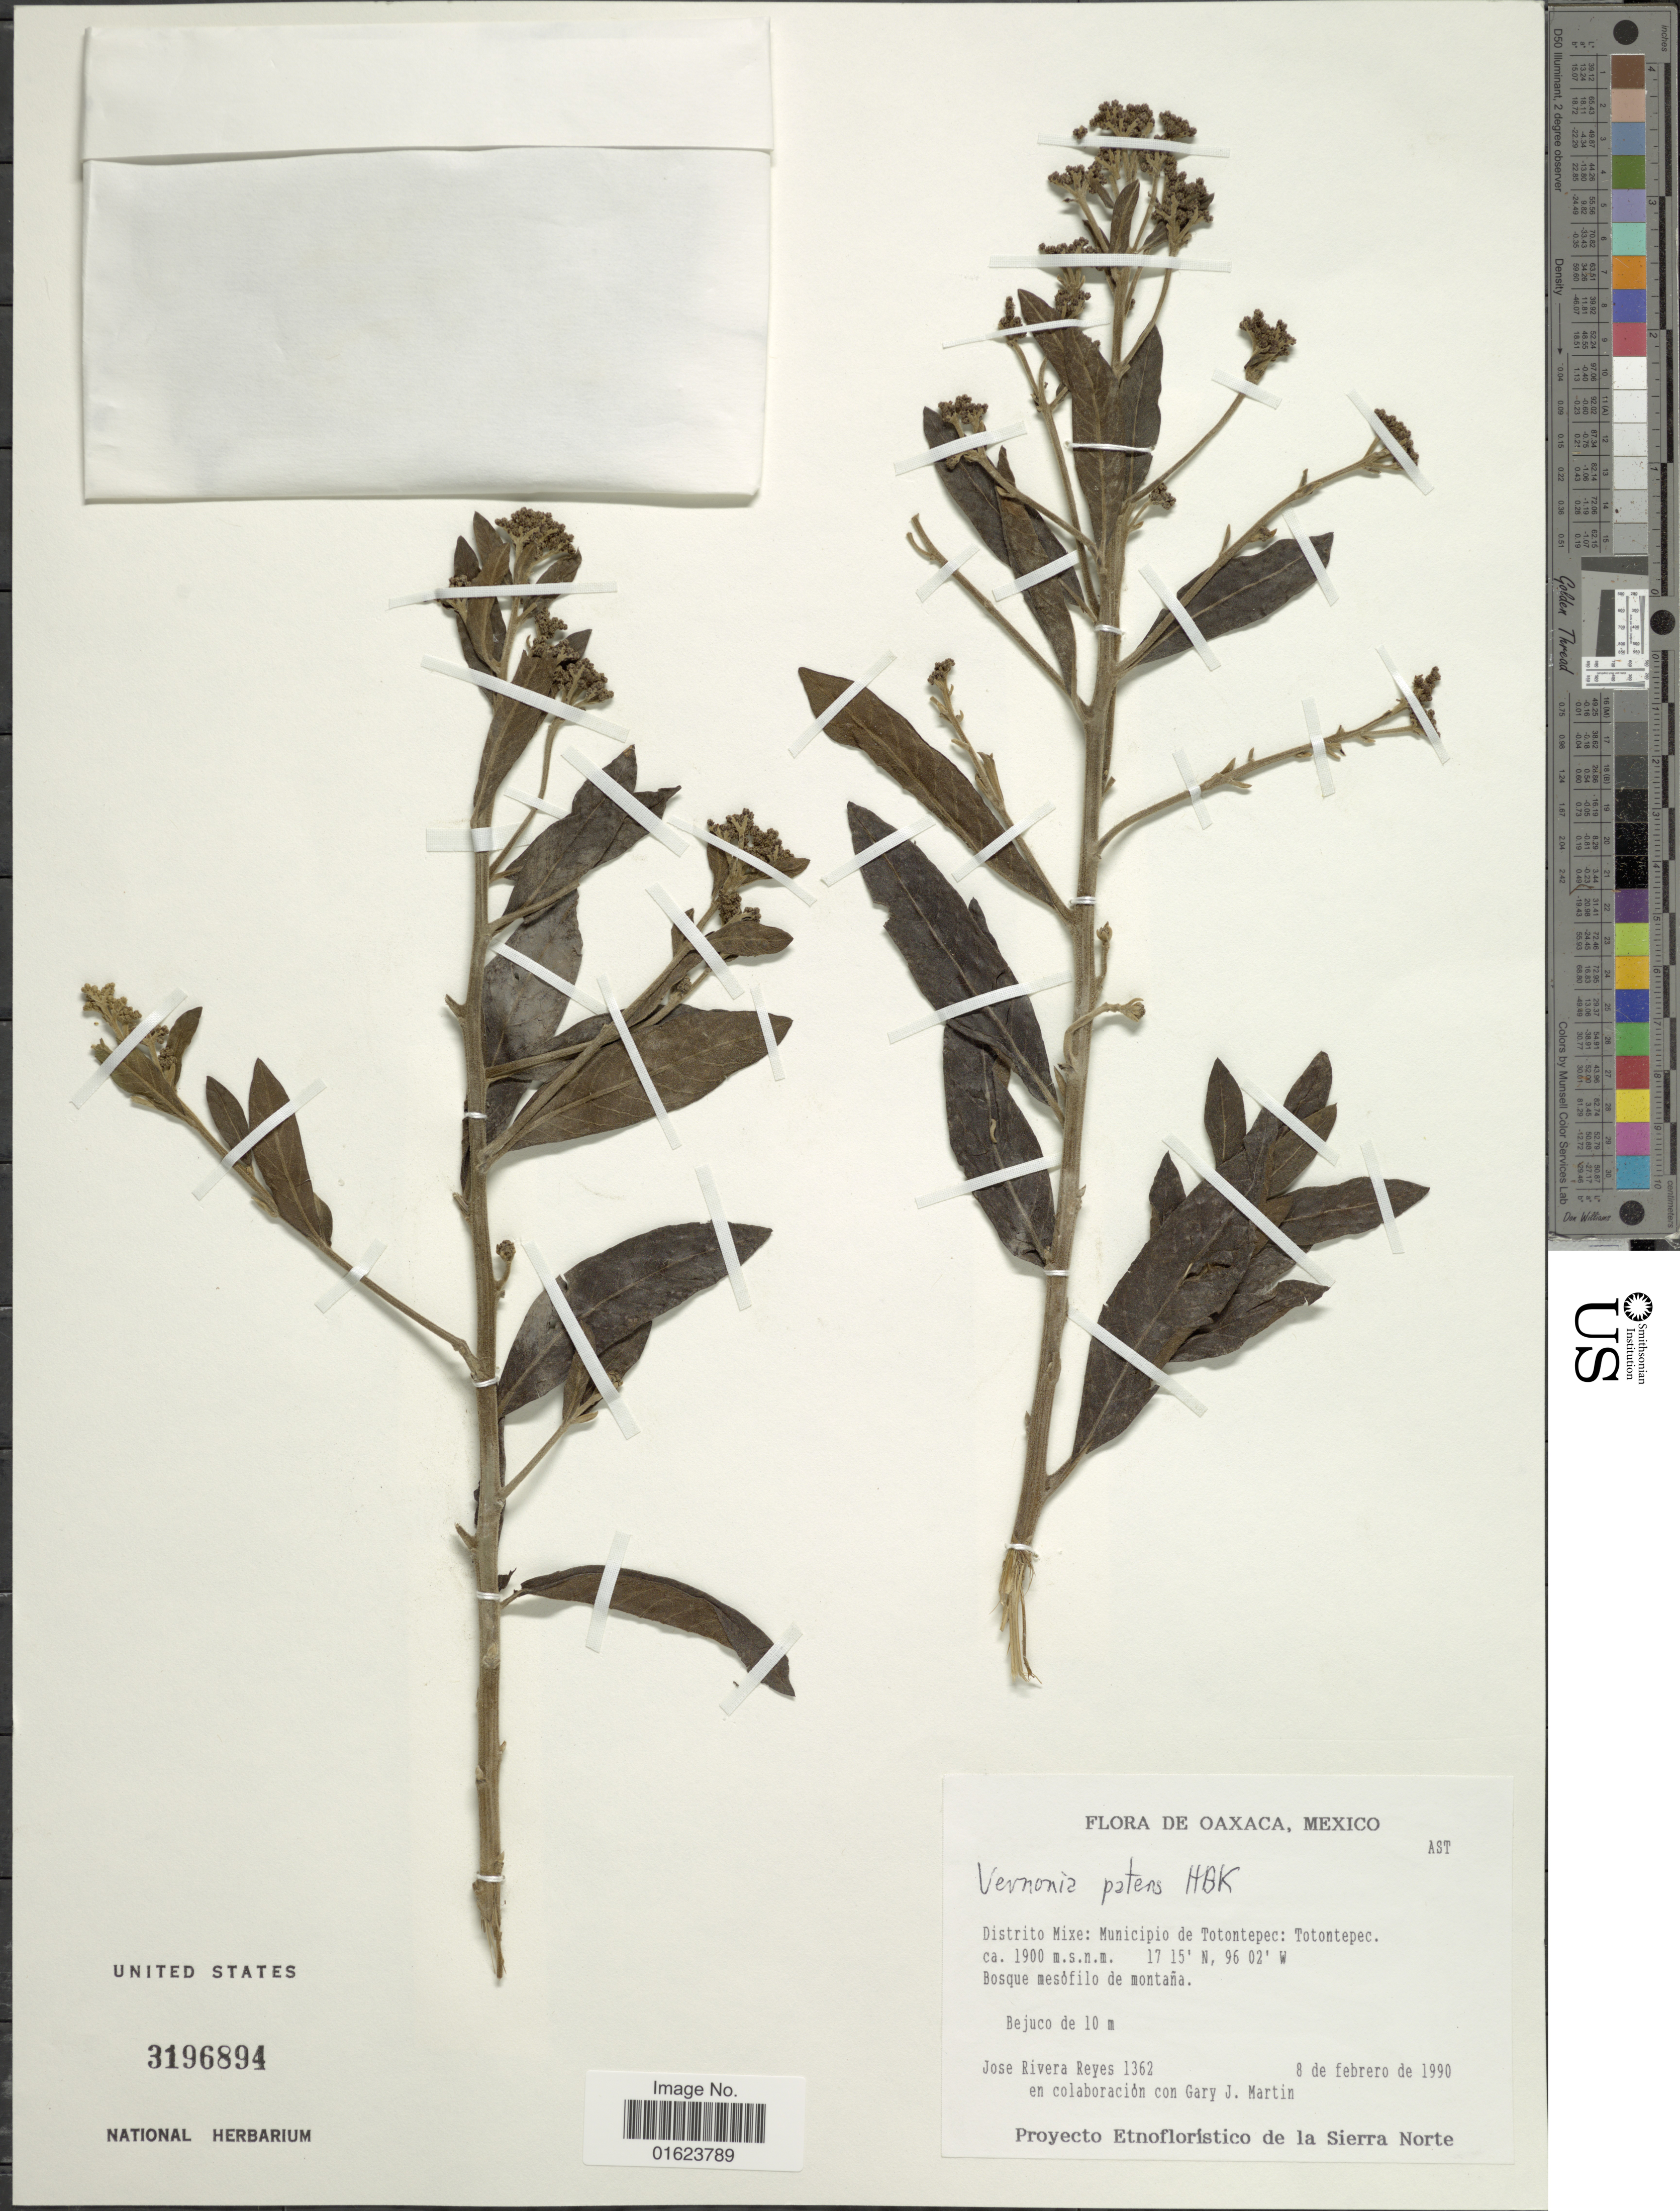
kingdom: Plantae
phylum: Tracheophyta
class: Magnoliopsida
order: Asterales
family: Asteraceae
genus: Vernonanthura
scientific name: Vernonanthura sp.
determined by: Renon, Polla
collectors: J. Reyes & G. J. Martin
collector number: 1362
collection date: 1990-02-08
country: Mexico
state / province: Oaxaca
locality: Oaxaca, Mexico. Distrito de Ixtlan: Municipio de Totontepec: Totontepec.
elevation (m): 1900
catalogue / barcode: US 3196894